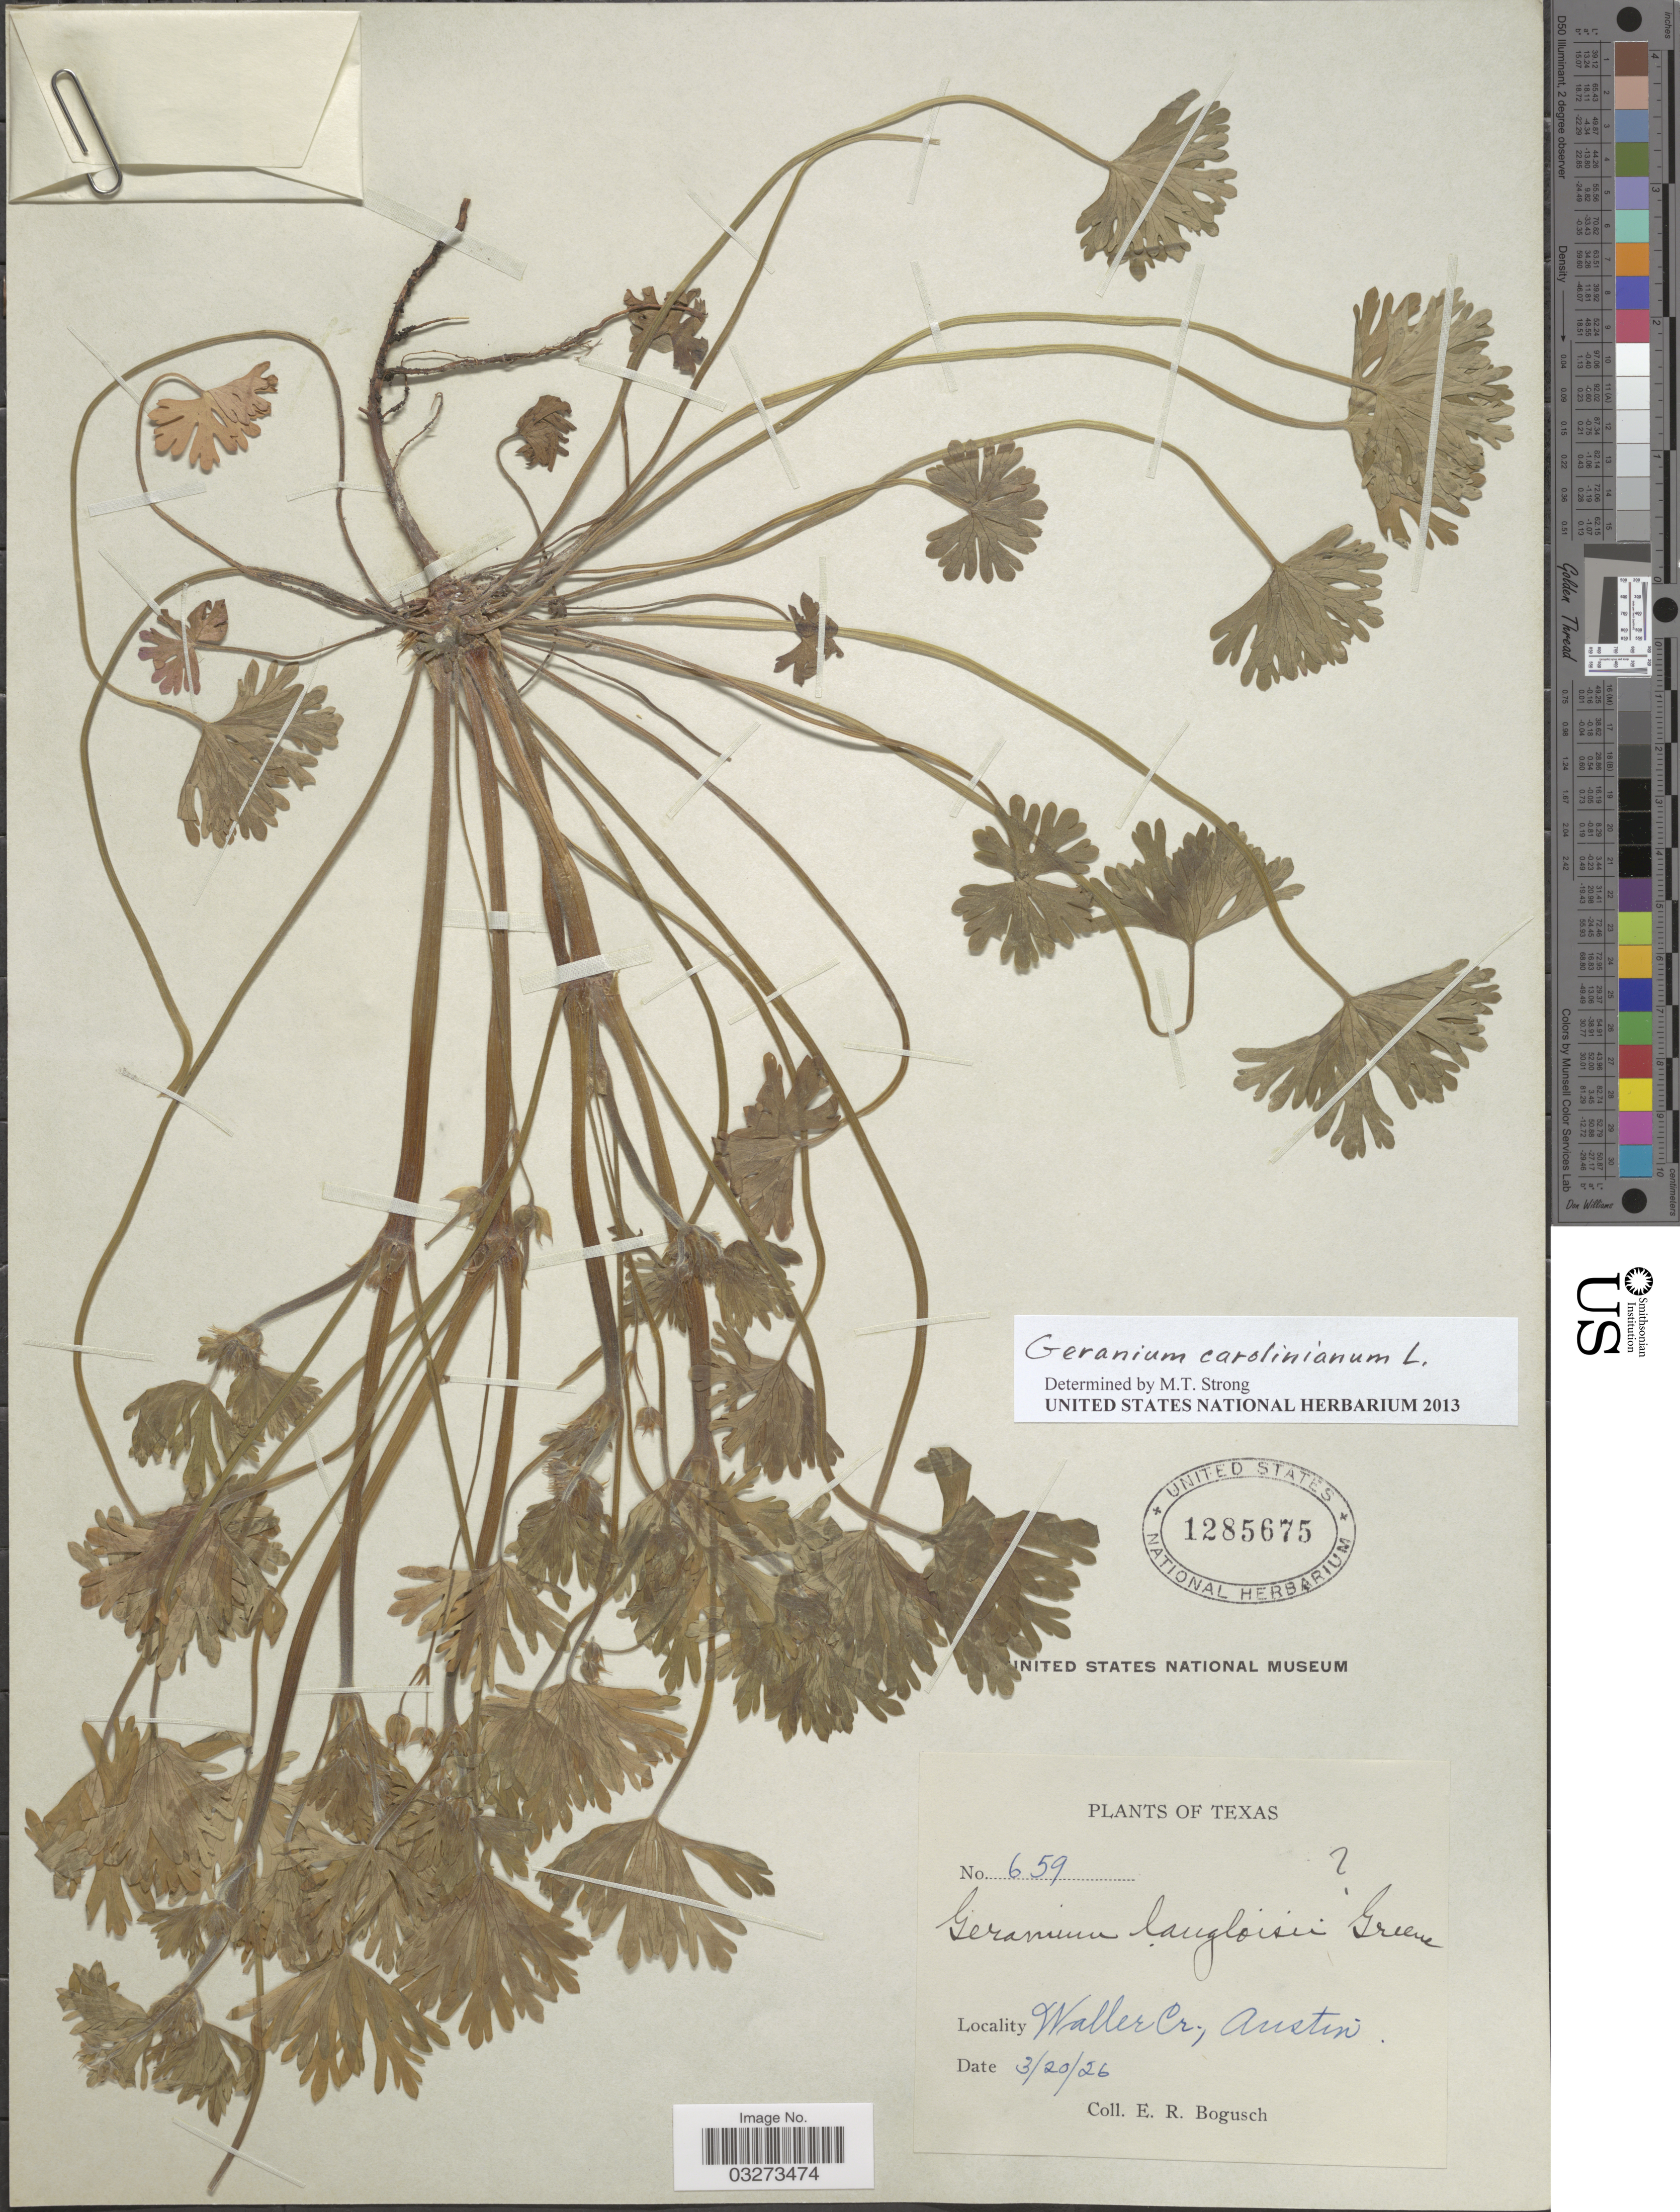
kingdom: Plantae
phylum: Tracheophyta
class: Magnoliopsida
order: Geraniales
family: Geraniaceae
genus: Geranium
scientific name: Geranium carolinianum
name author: L.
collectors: E. Bogusch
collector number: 659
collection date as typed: Transcribed d/m/y: 20/3/26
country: United States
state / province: Texas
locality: Waller Cr., Austin.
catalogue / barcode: US 1285675